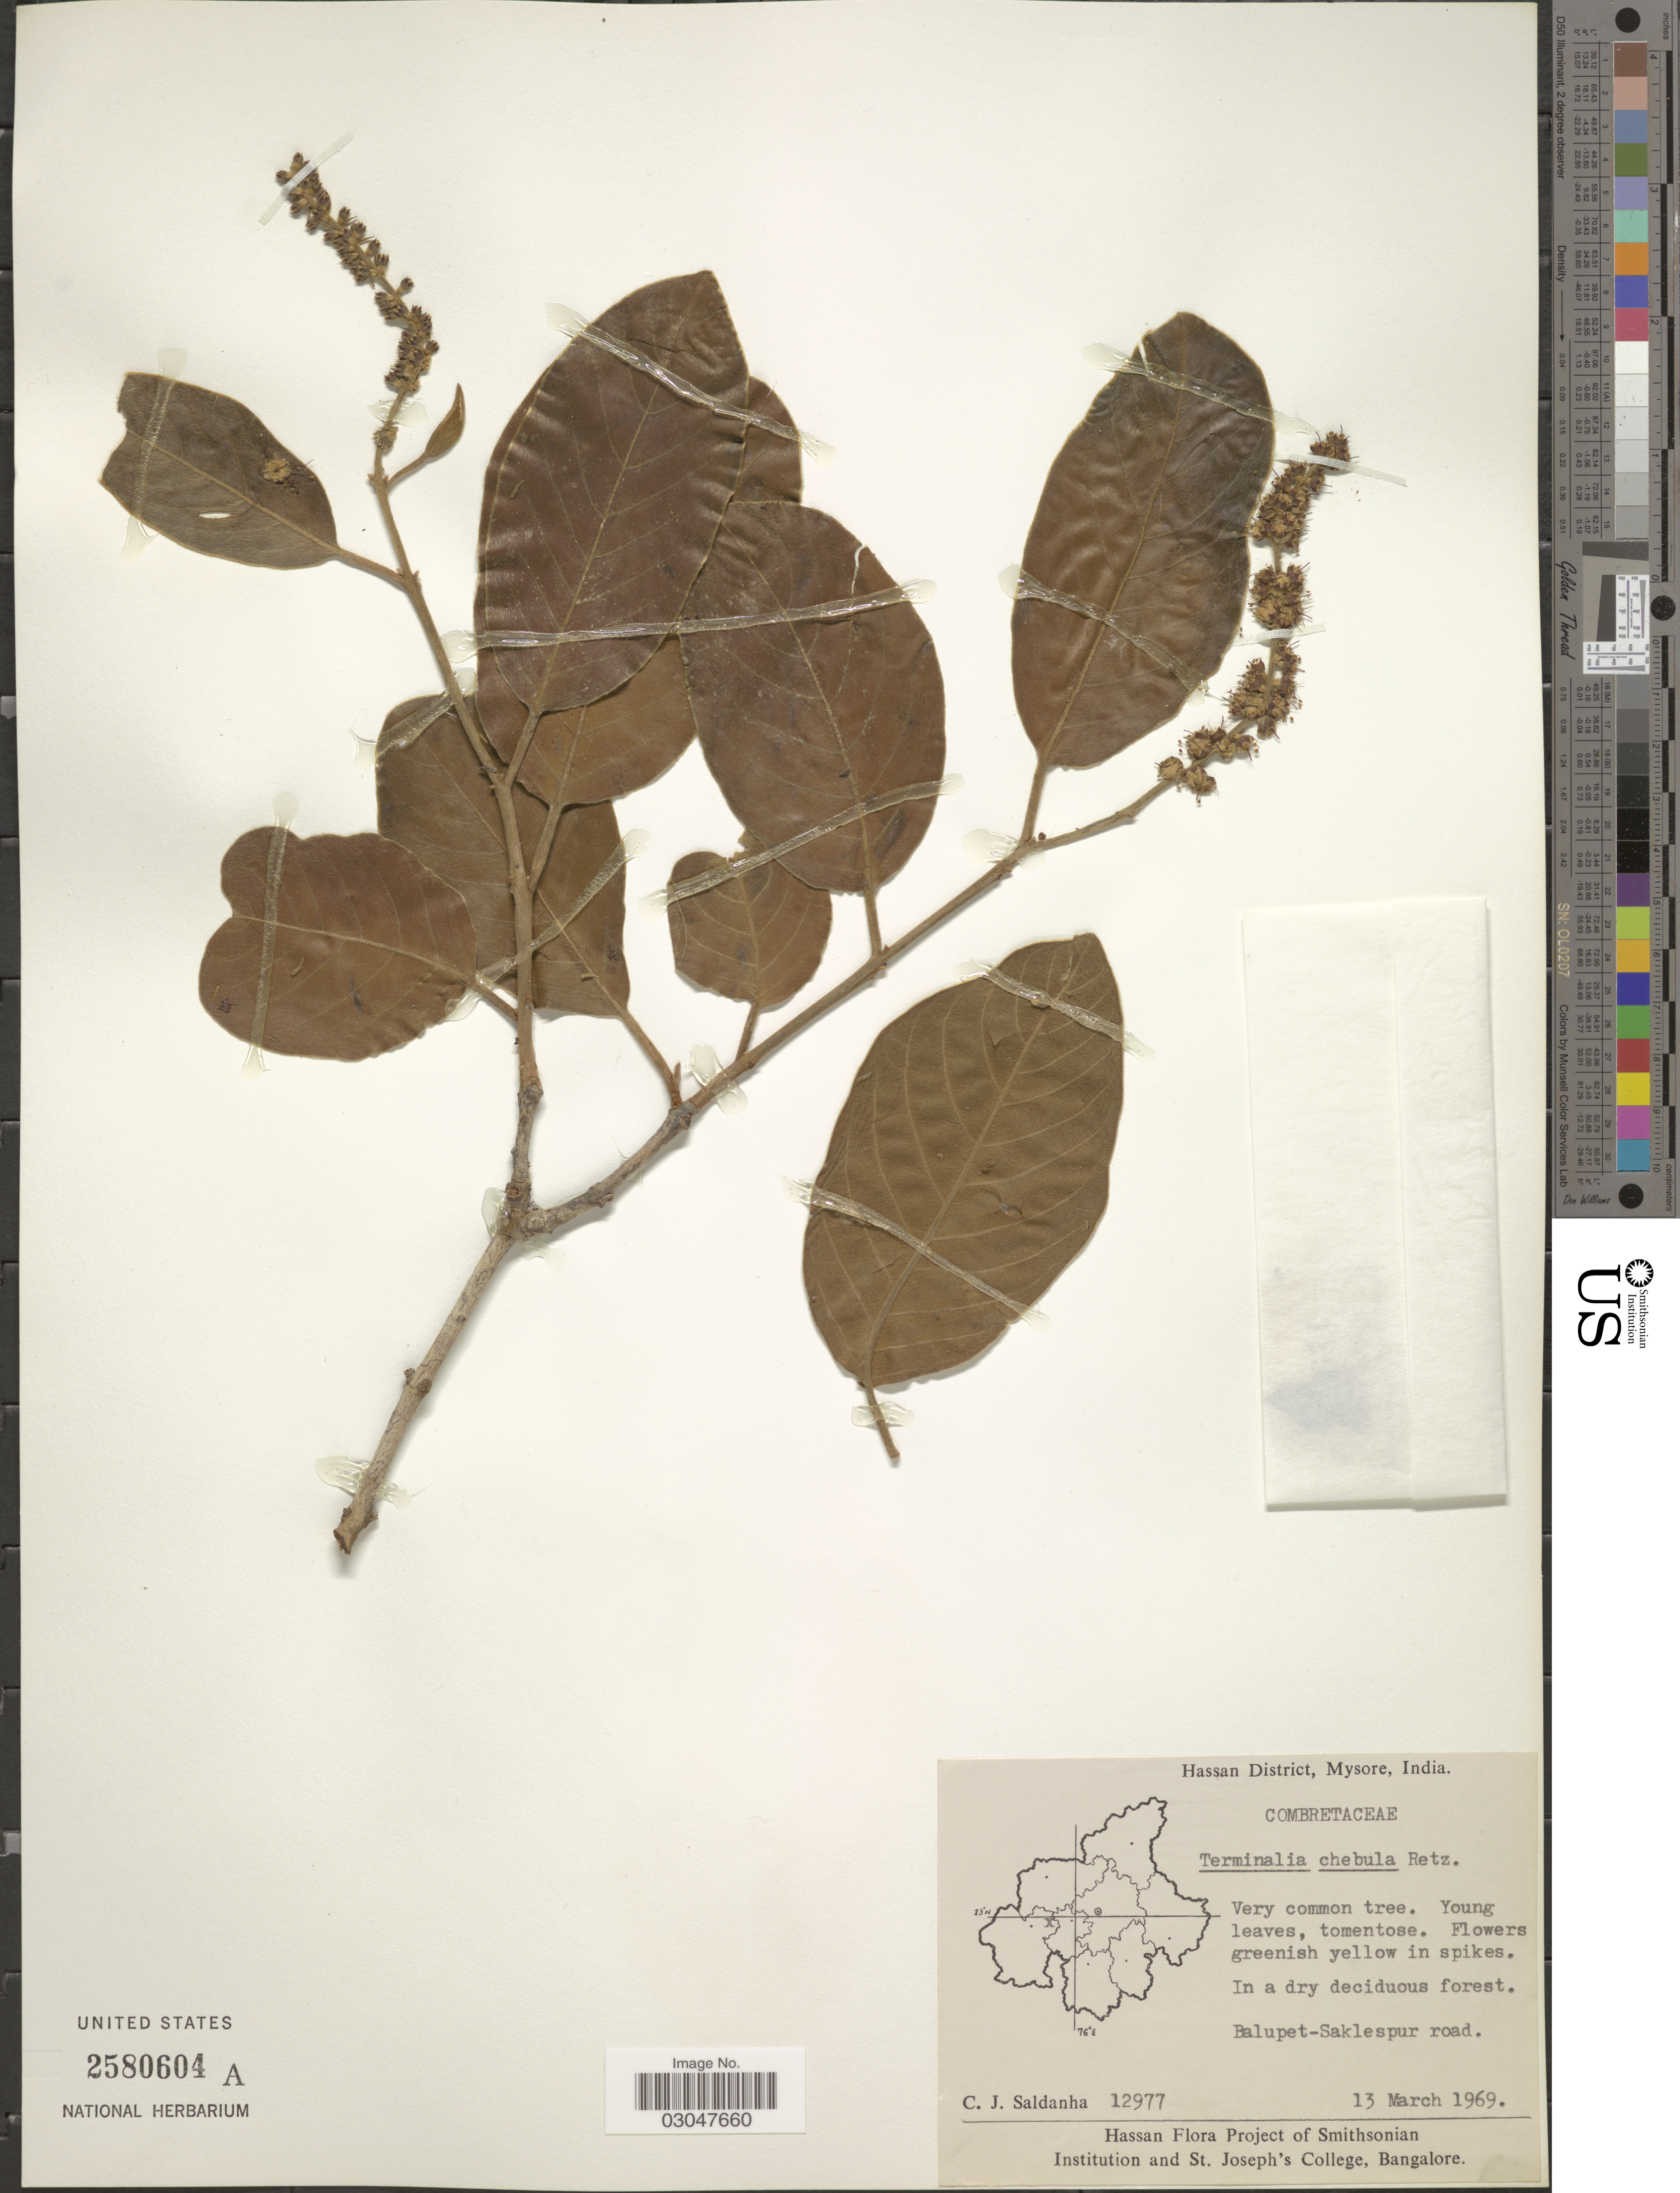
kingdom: Plantae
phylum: Tracheophyta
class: Magnoliopsida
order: Myrtales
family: Combretaceae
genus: Terminalia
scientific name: Terminalia chebula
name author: Retz.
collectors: C. J. Saldanha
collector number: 12977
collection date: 1969-03-13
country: India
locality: Hassan District, Mysore. Balupet - Saklespur road.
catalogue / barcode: US 2580604A